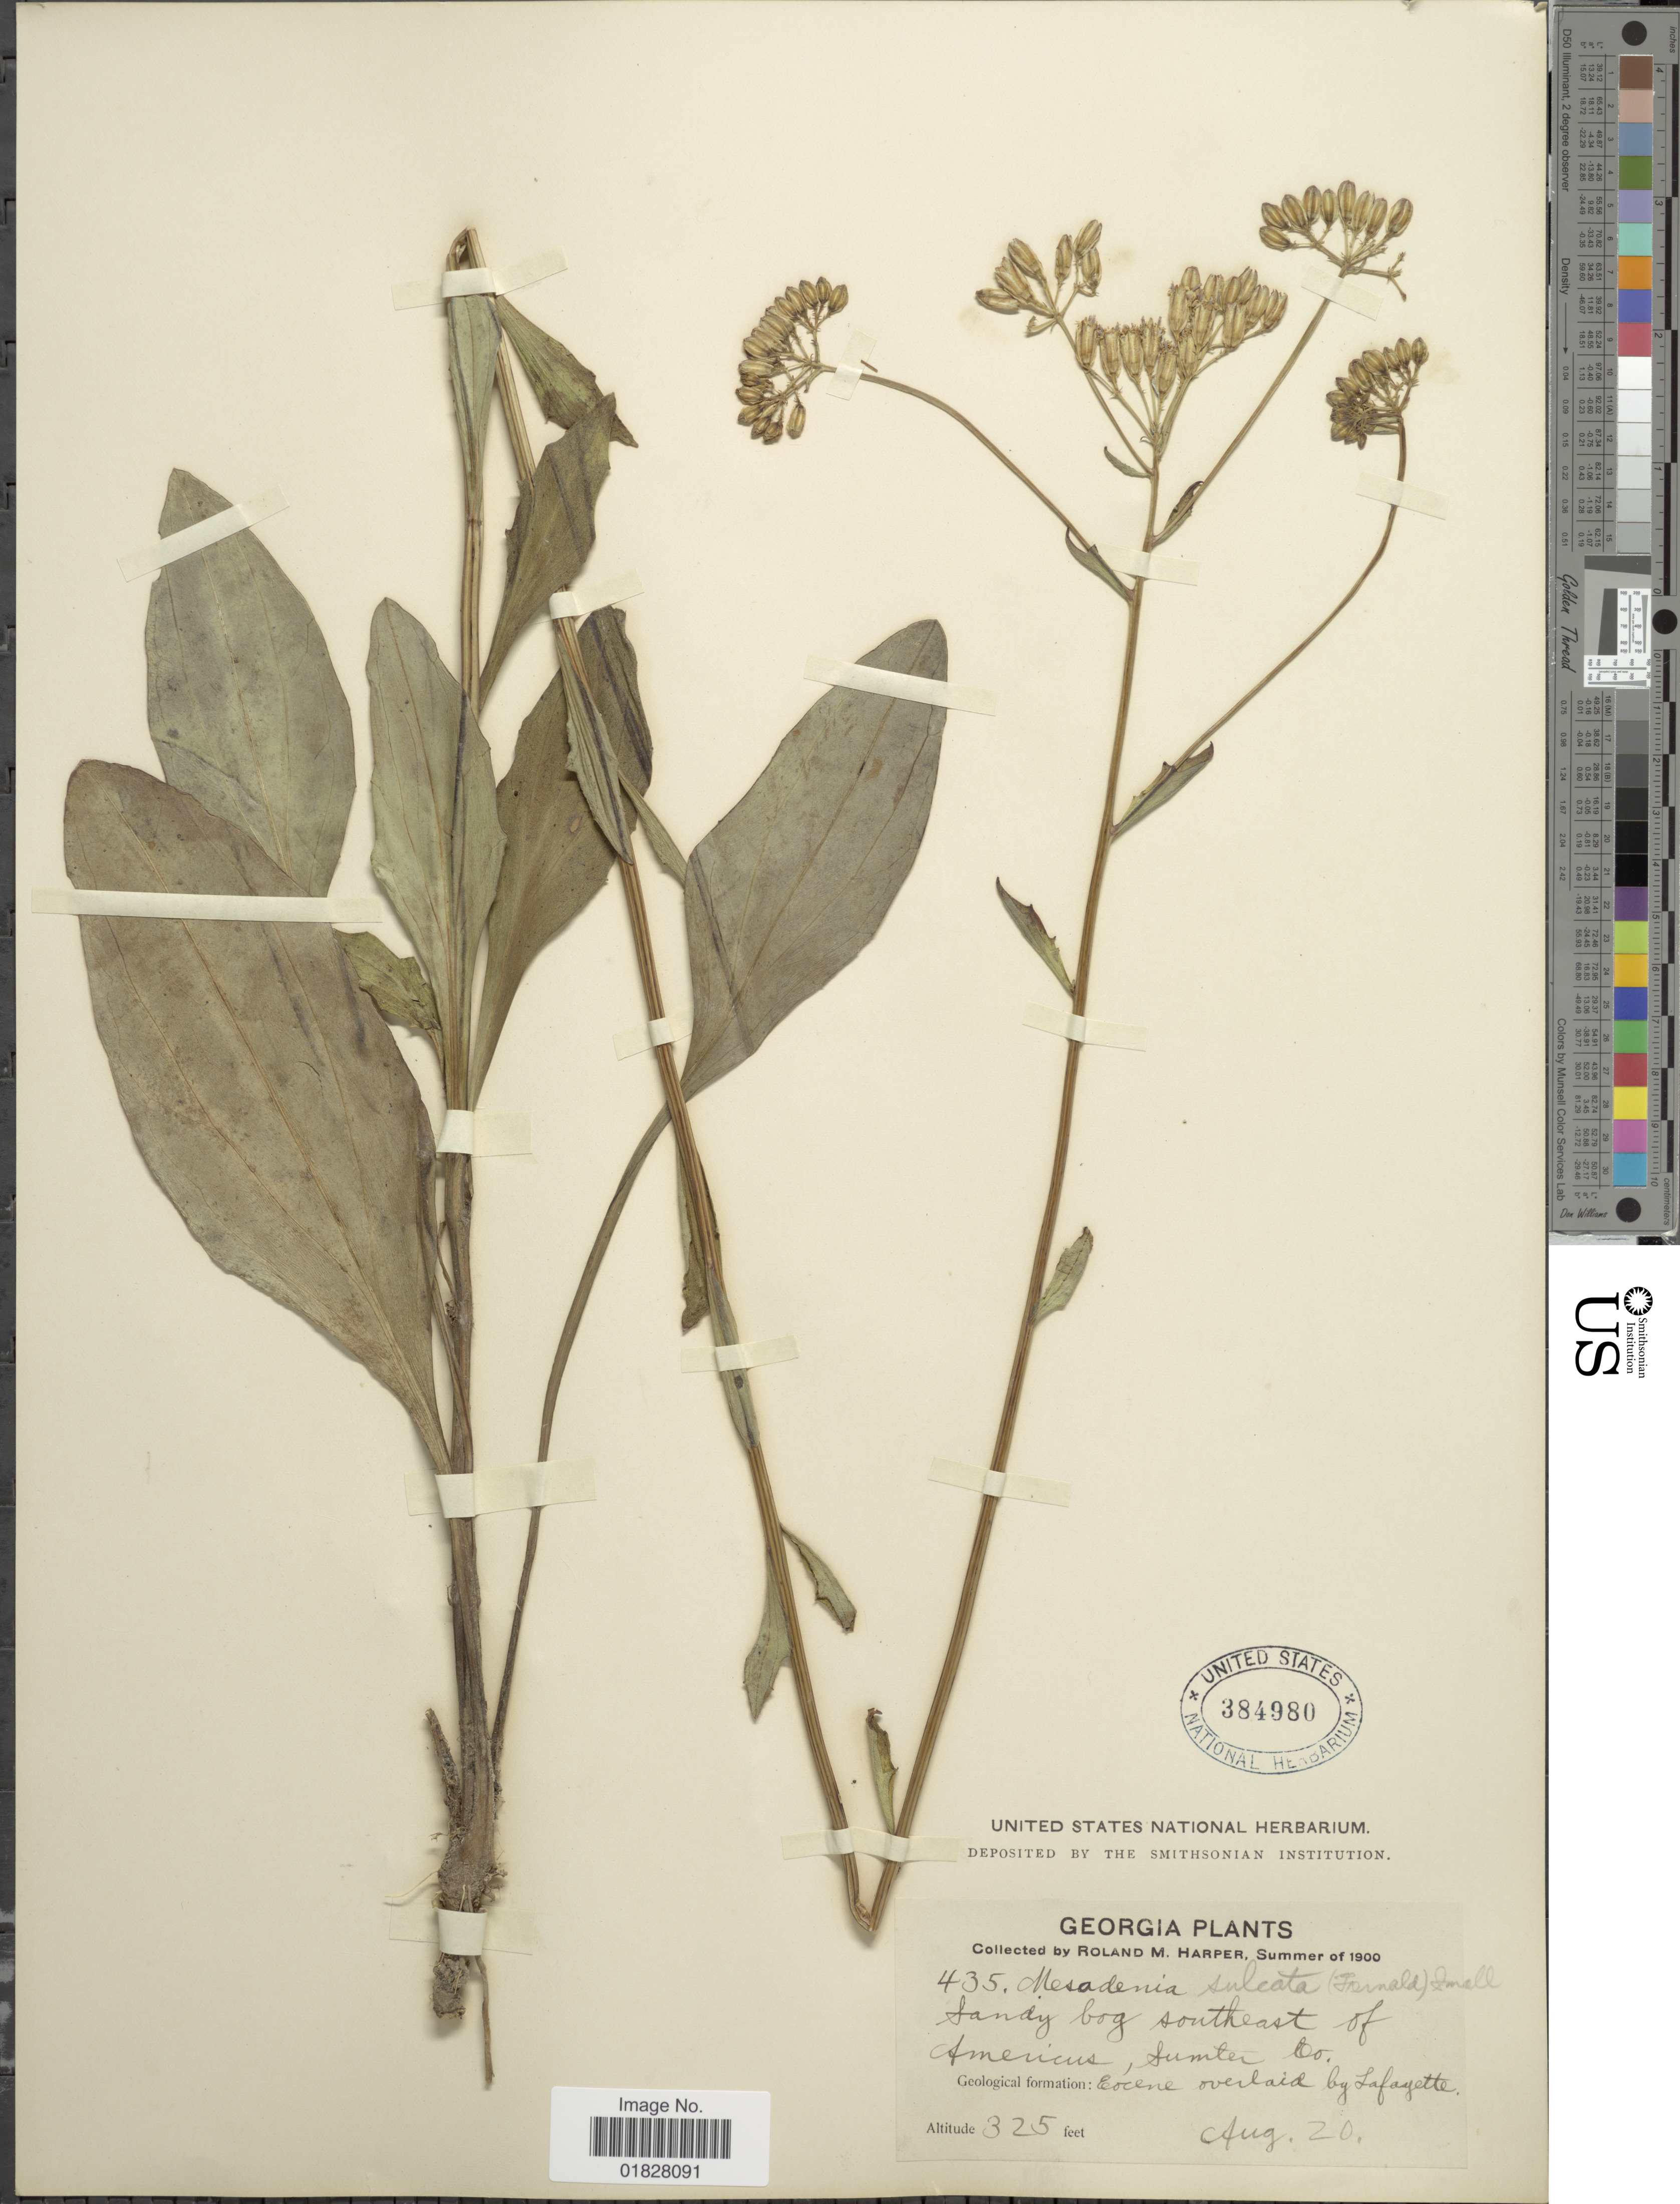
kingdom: Plantae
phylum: Tracheophyta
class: Magnoliopsida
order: Asterales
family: Asteraceae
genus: Arnoglossum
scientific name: Arnoglossum sulcatum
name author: (Fernald) H. Rob.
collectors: R. M. Harper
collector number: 435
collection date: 1900-08-20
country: United States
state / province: Georgia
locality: Sandy bog southeast of Americus, Sumter Co. Geological formation: Eocene overlaid by Lafayette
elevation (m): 99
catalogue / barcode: US 384980